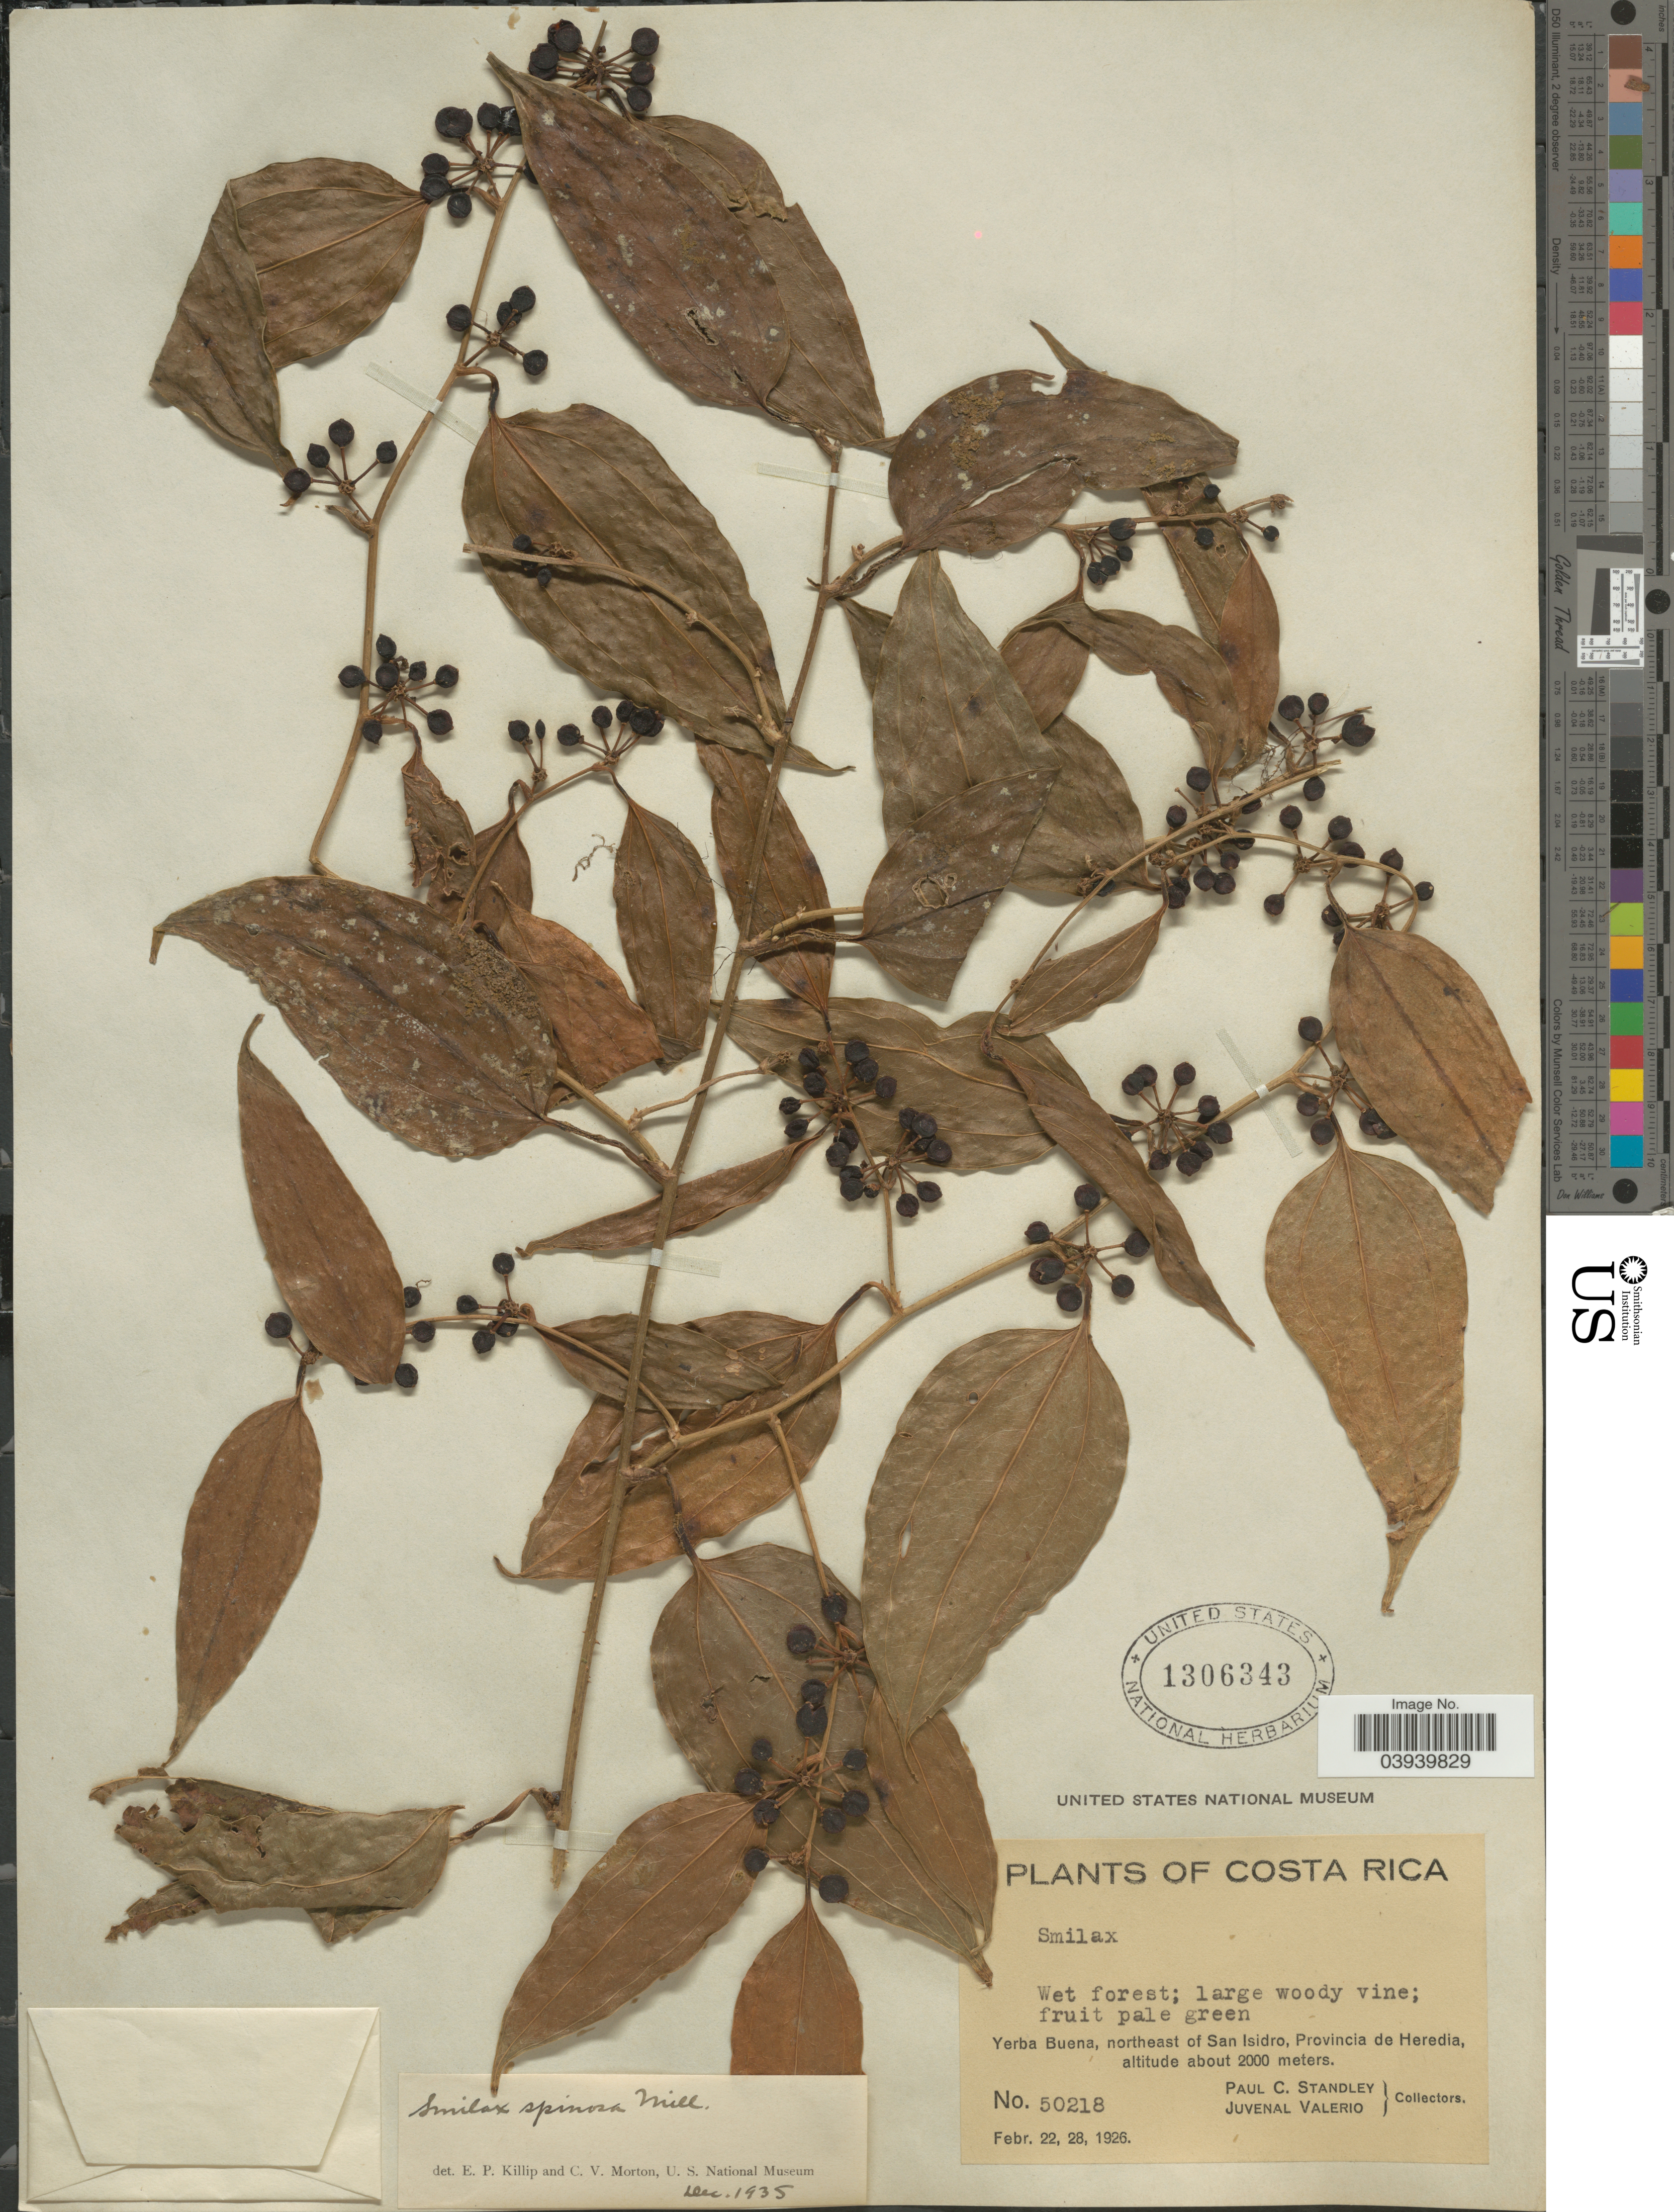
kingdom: Plantae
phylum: Tracheophyta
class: Liliopsida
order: Liliales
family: Smilacaceae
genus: Smilax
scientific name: Smilax spinosa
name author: Mill.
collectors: P. C. Standley & J. Valerio R.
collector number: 50218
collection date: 1926-02-22/1926-02-28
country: Costa Rica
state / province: Heredia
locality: Yerba Buena, northeast of San Isidro.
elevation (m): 2000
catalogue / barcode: US 1306343